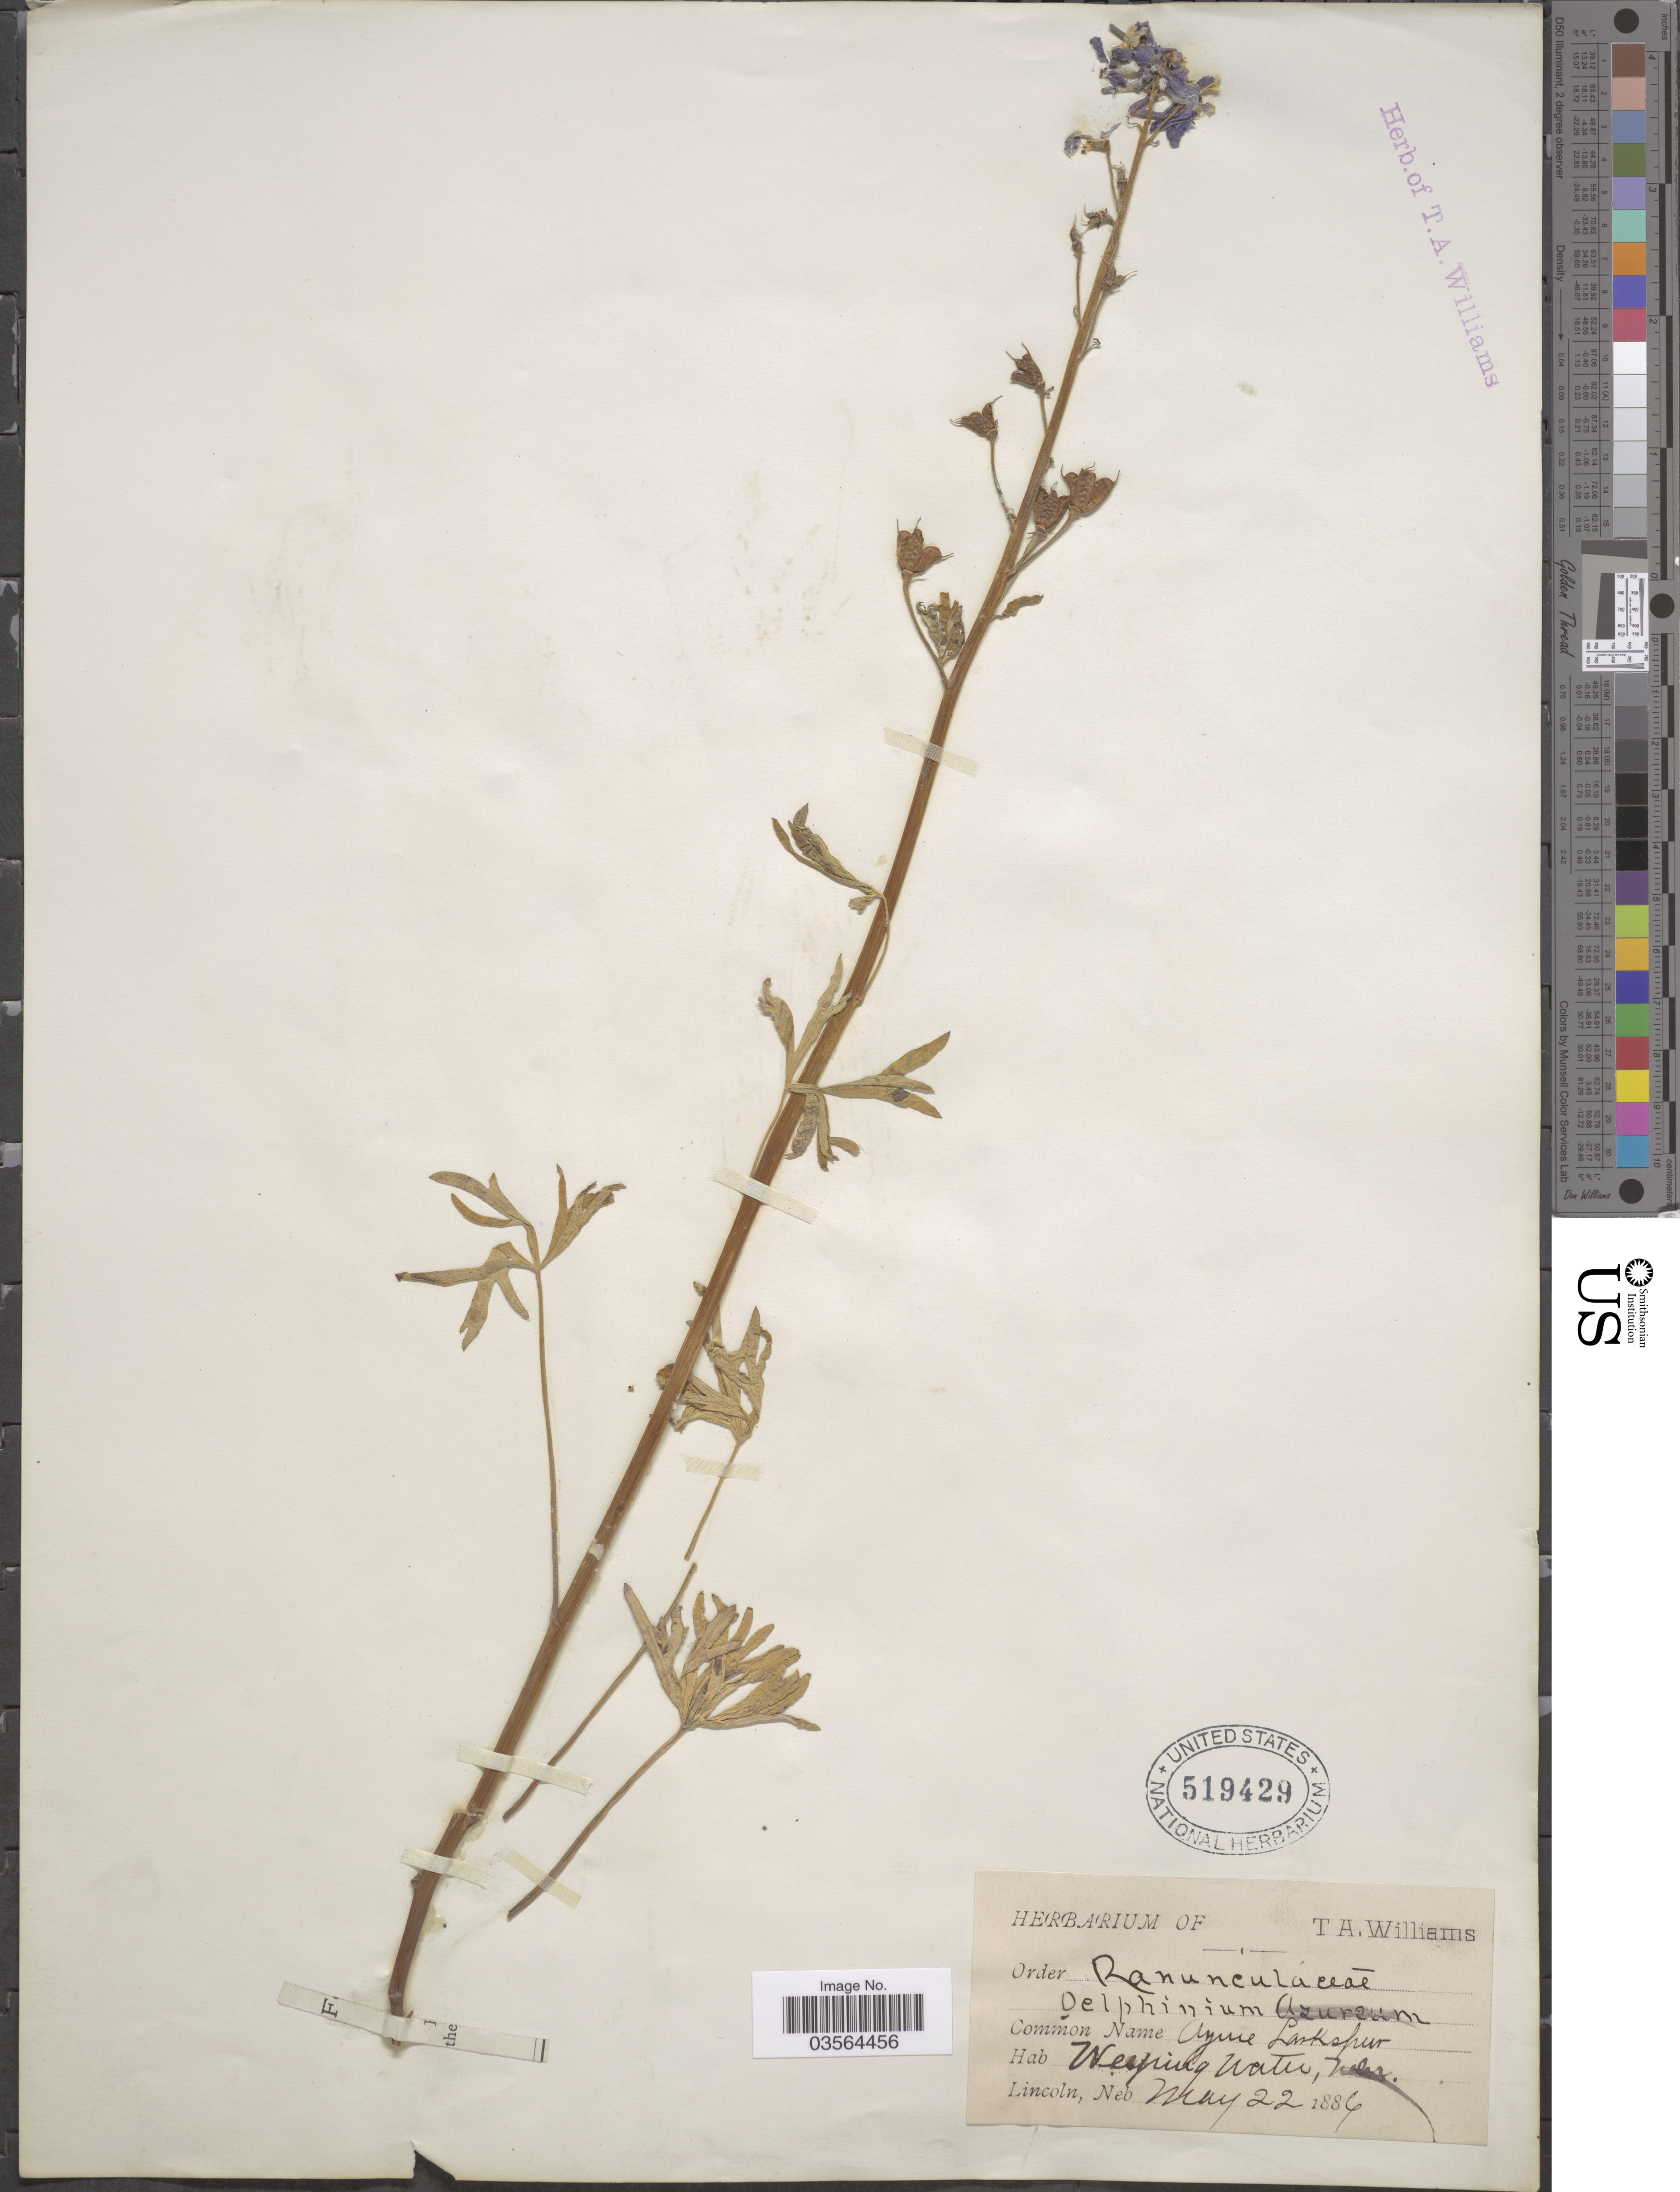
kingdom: Plantae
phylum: Tracheophyta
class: Magnoliopsida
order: Ranunculales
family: Ranunculaceae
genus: Delphinium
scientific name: Delphinium tricorne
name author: Michx.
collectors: ex herb. Thos. A. Williams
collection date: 1886-05-22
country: United States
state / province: Nebraska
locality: Weeping Water. Lincoln.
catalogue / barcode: US 519429